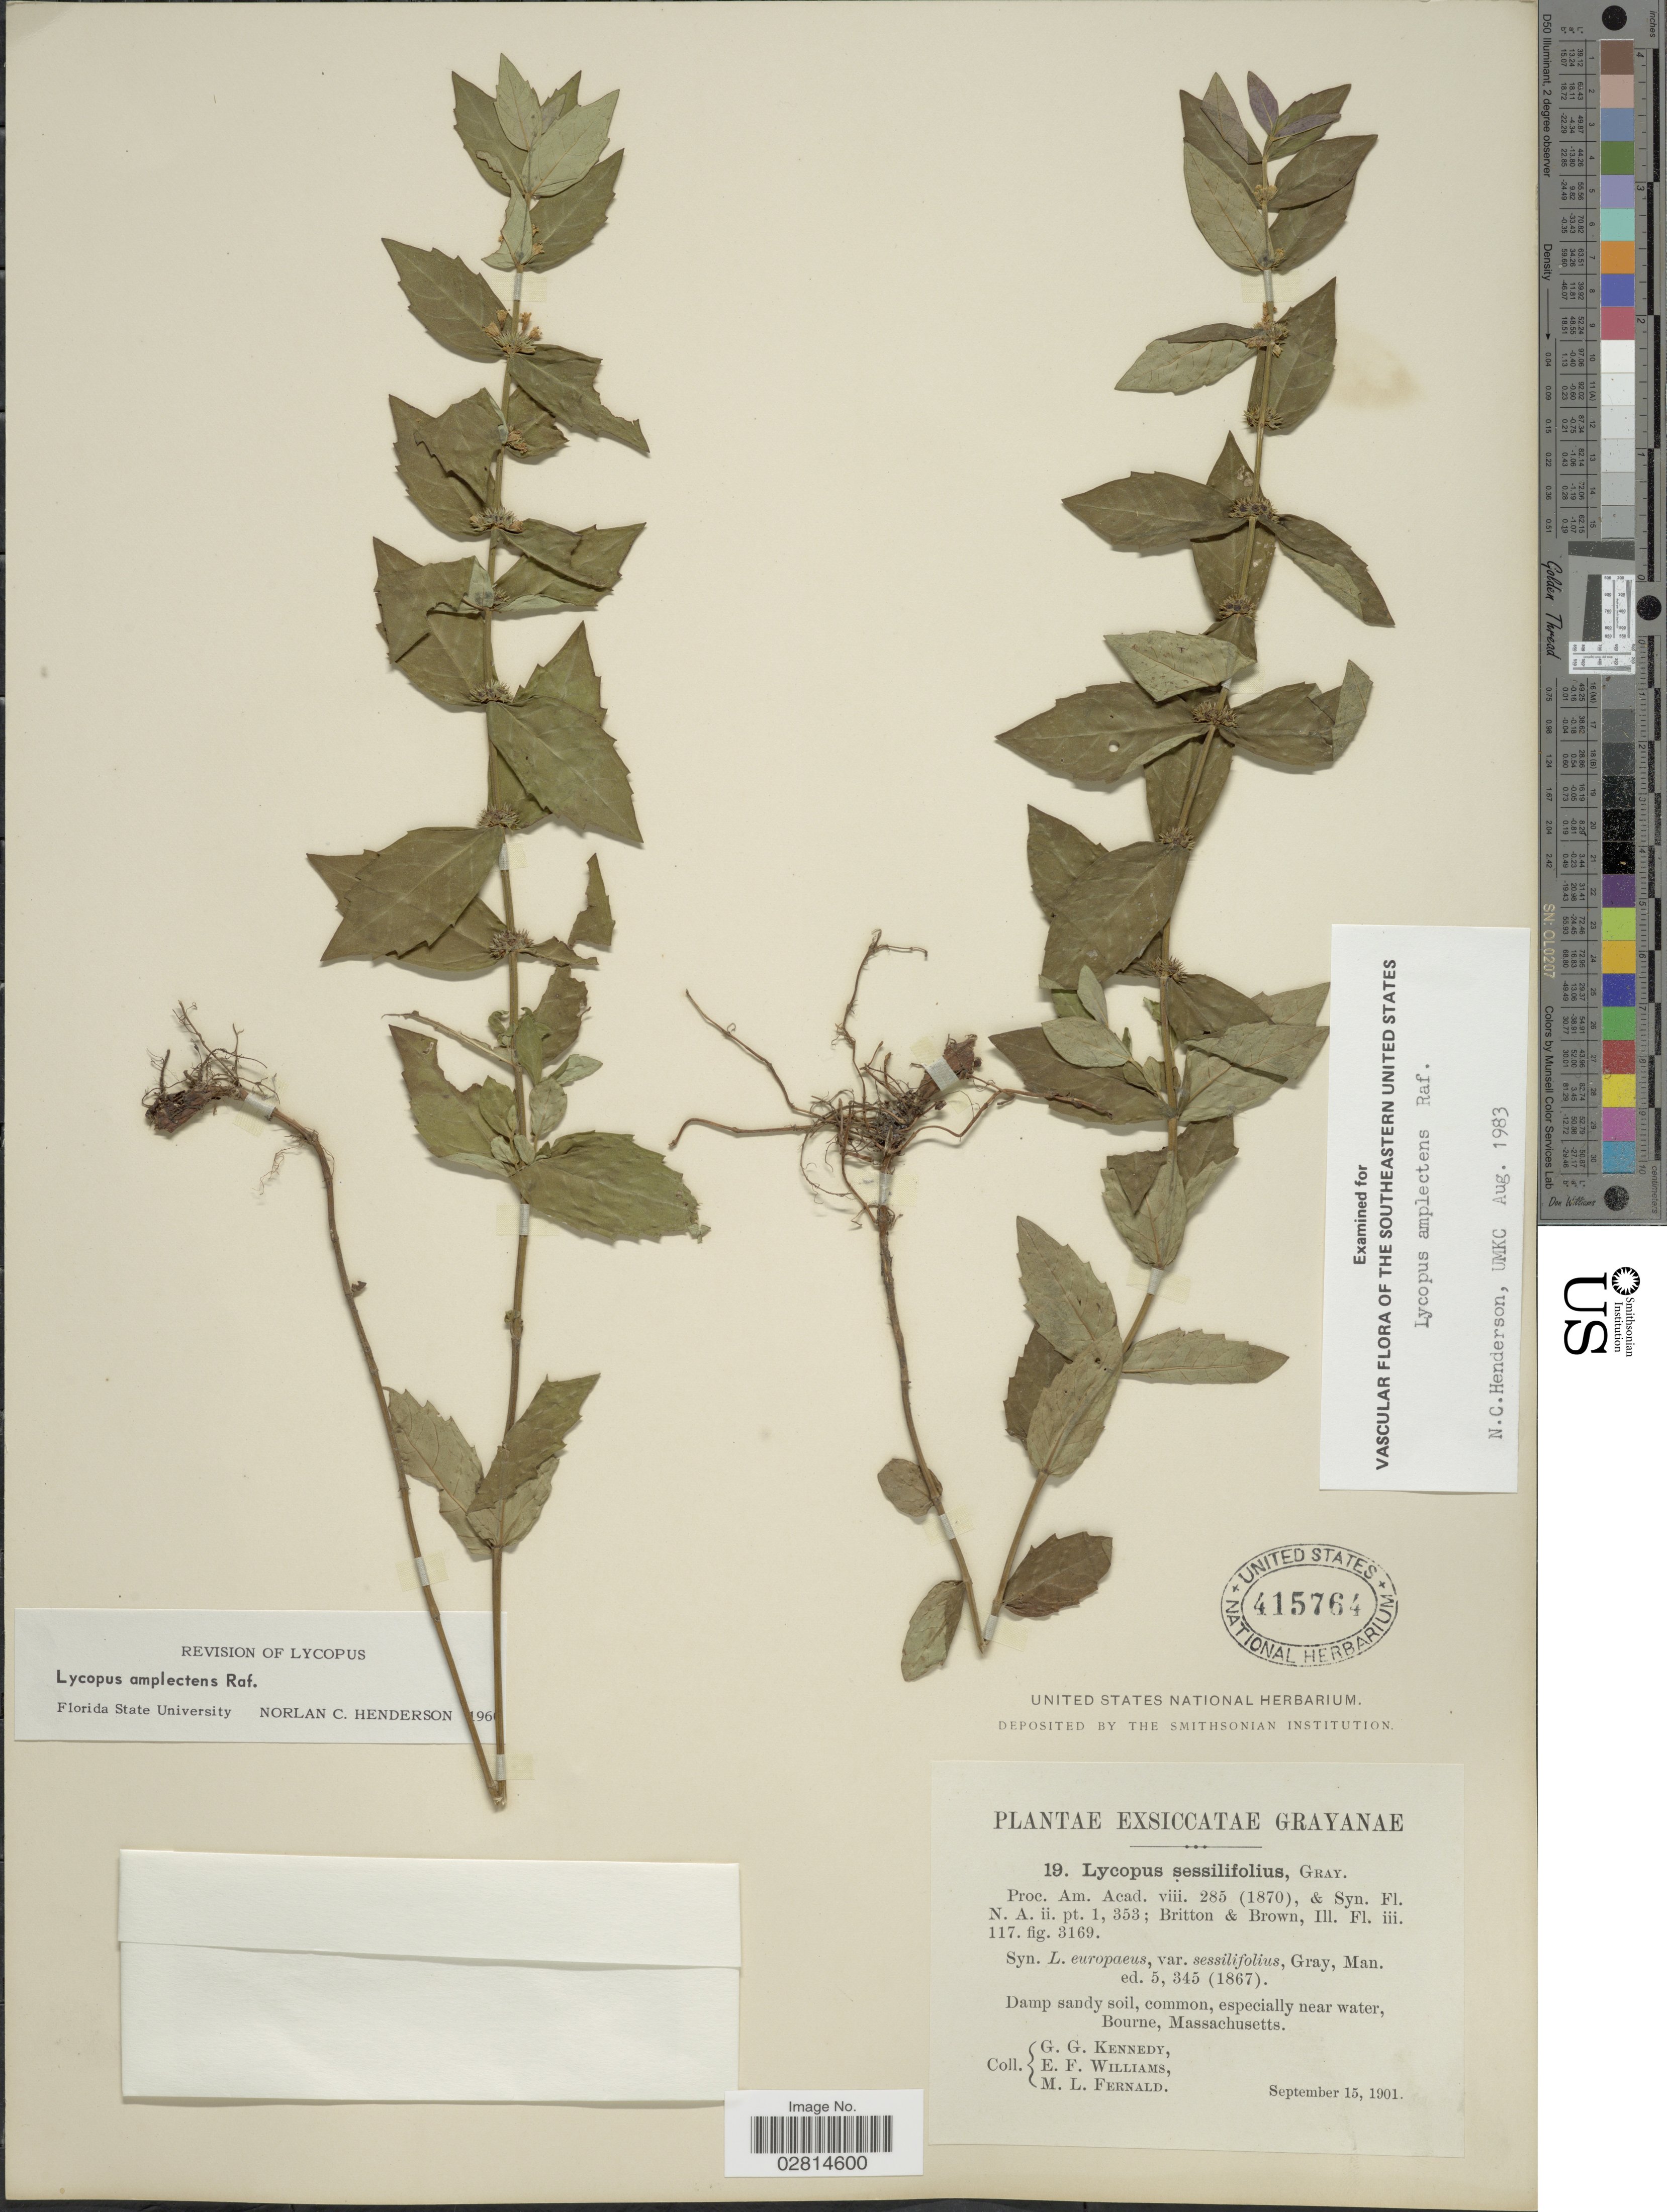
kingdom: Plantae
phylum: Tracheophyta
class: Magnoliopsida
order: Lamiales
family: Lamiaceae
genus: Lycopus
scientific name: Lycopus amplectens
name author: Raf.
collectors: G. Kennedy, E. Williams & M. L. Fernald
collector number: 19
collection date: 1901-09-15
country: United States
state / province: Massachusetts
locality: Bourne.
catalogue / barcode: US 415764